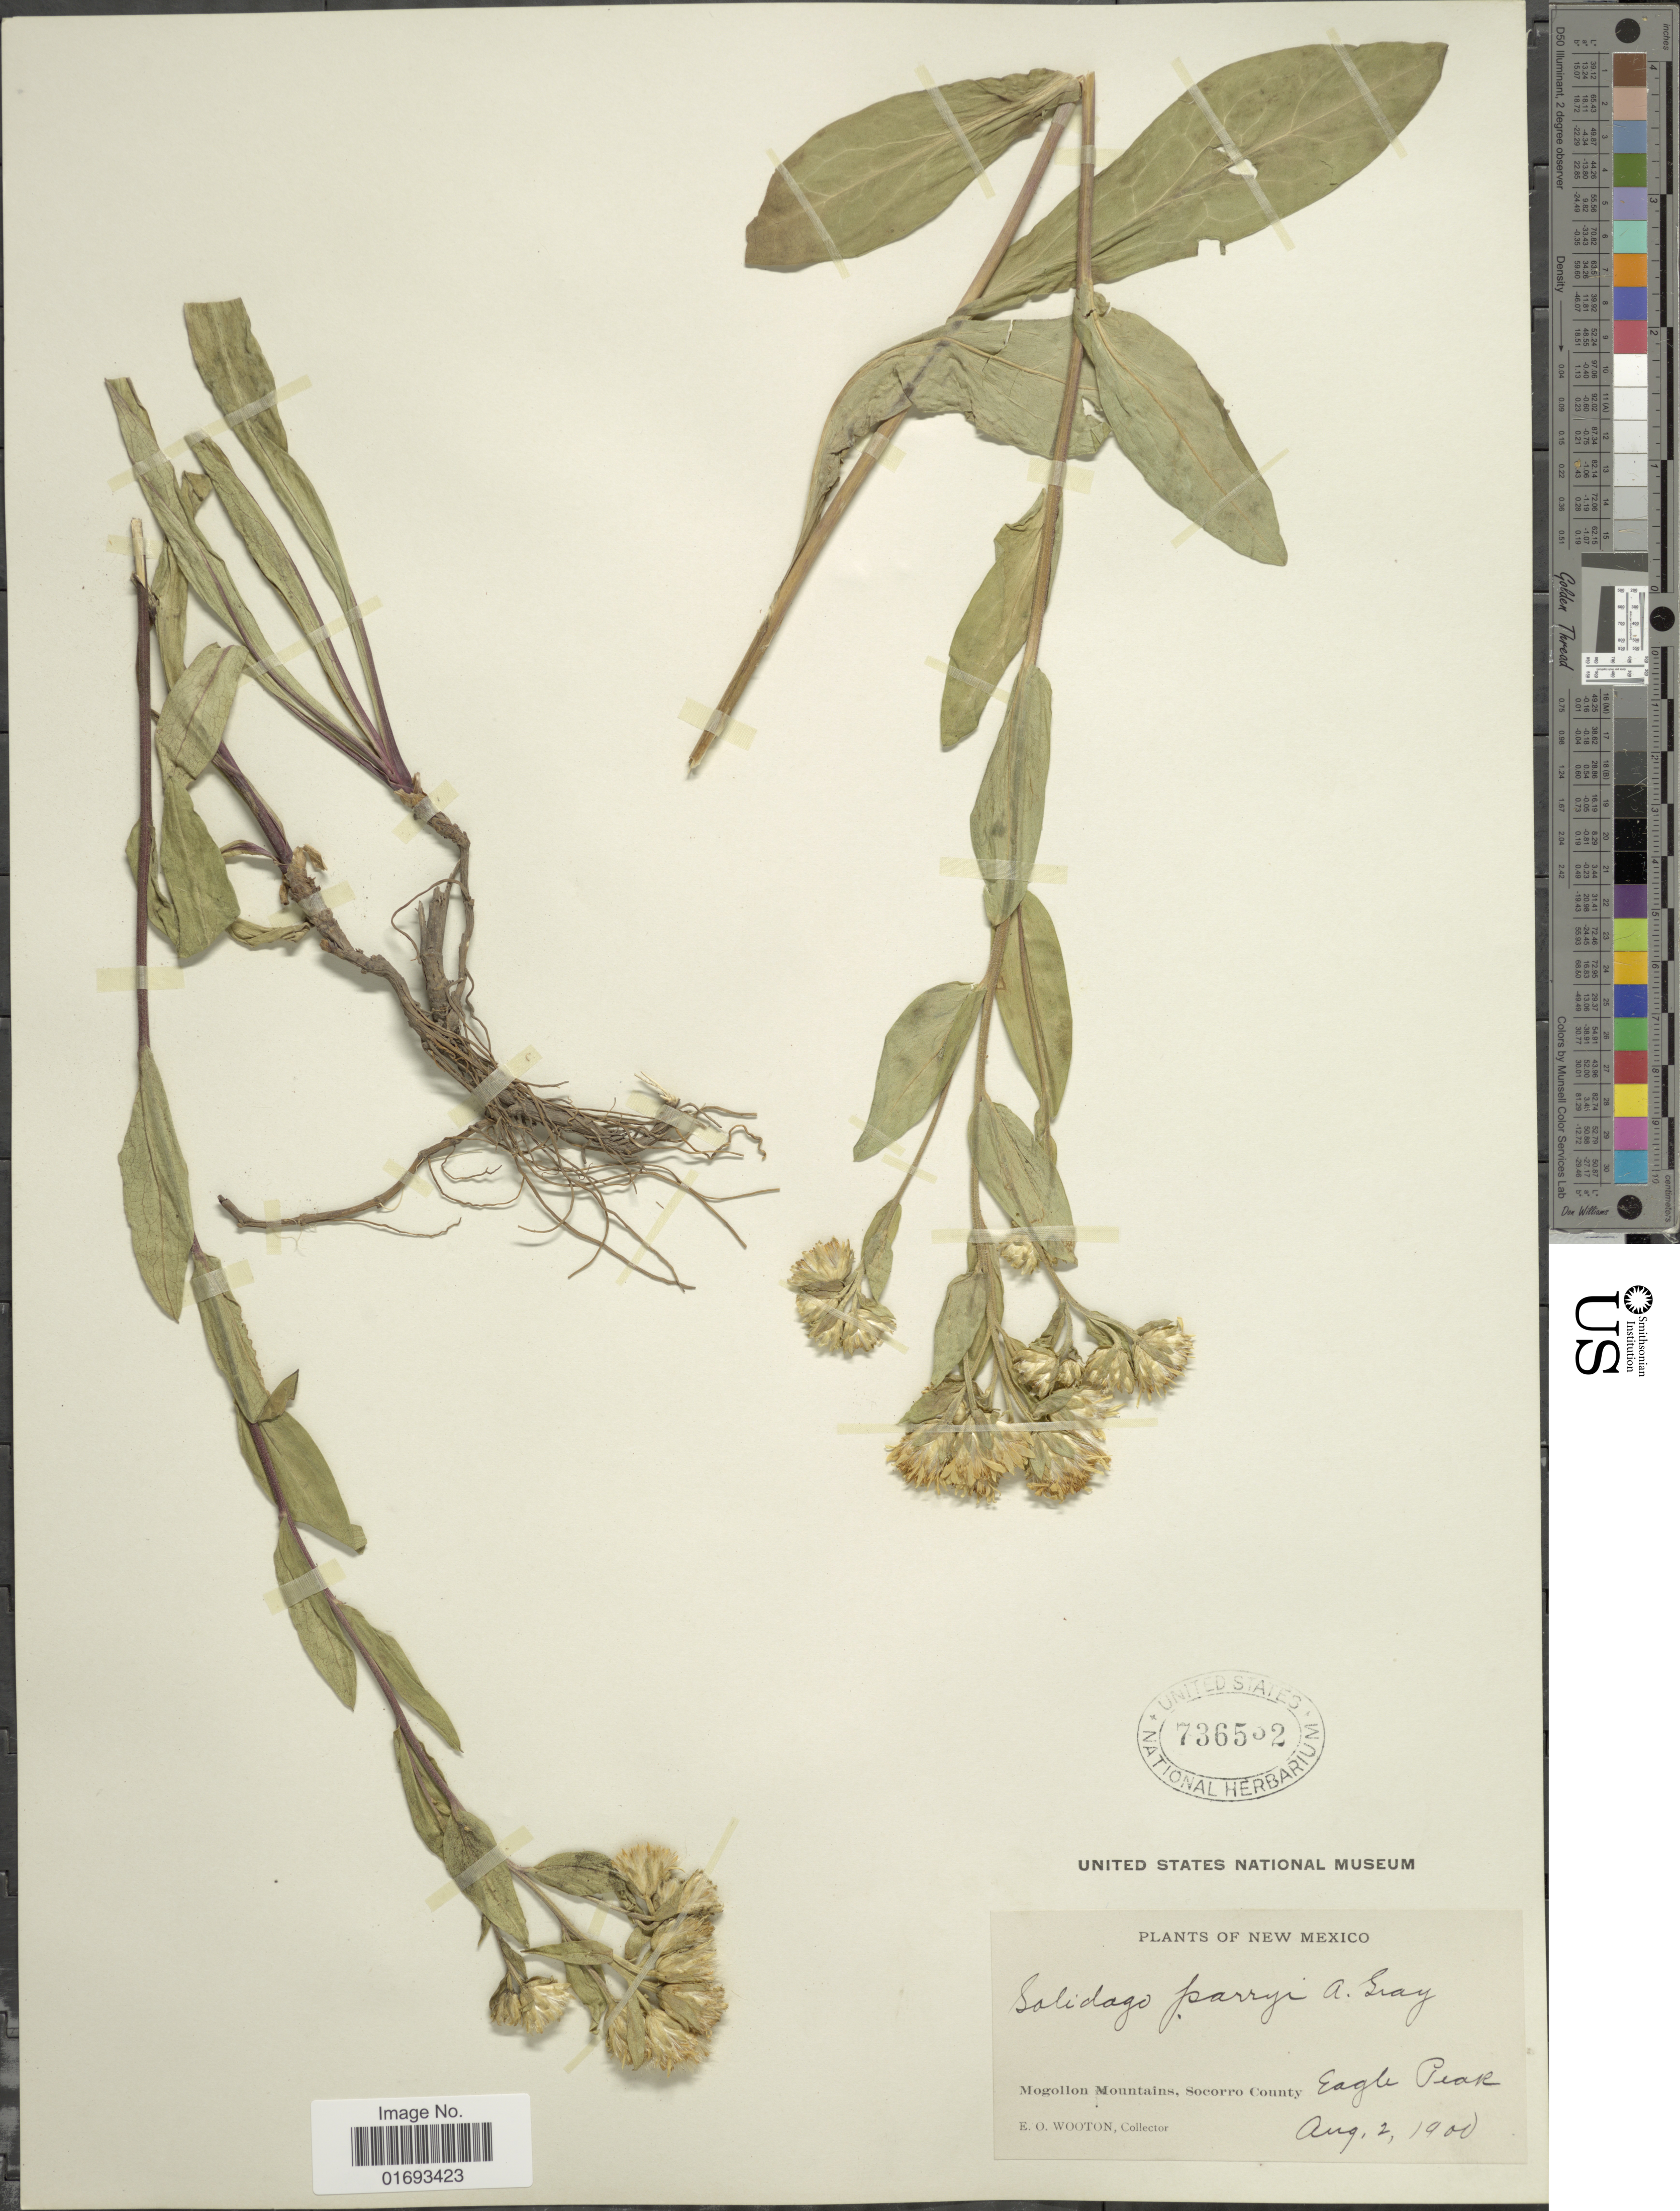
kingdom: Plantae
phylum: Tracheophyta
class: Magnoliopsida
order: Asterales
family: Asteraceae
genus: Oreochrysum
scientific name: Oreochrysum parryi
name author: (A. Gray) Rydb.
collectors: E. O. Wooton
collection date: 1900-08-02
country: United States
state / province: New Mexico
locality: Mogollon Mountains, Socorro County, Eagle Peak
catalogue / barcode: US 736532